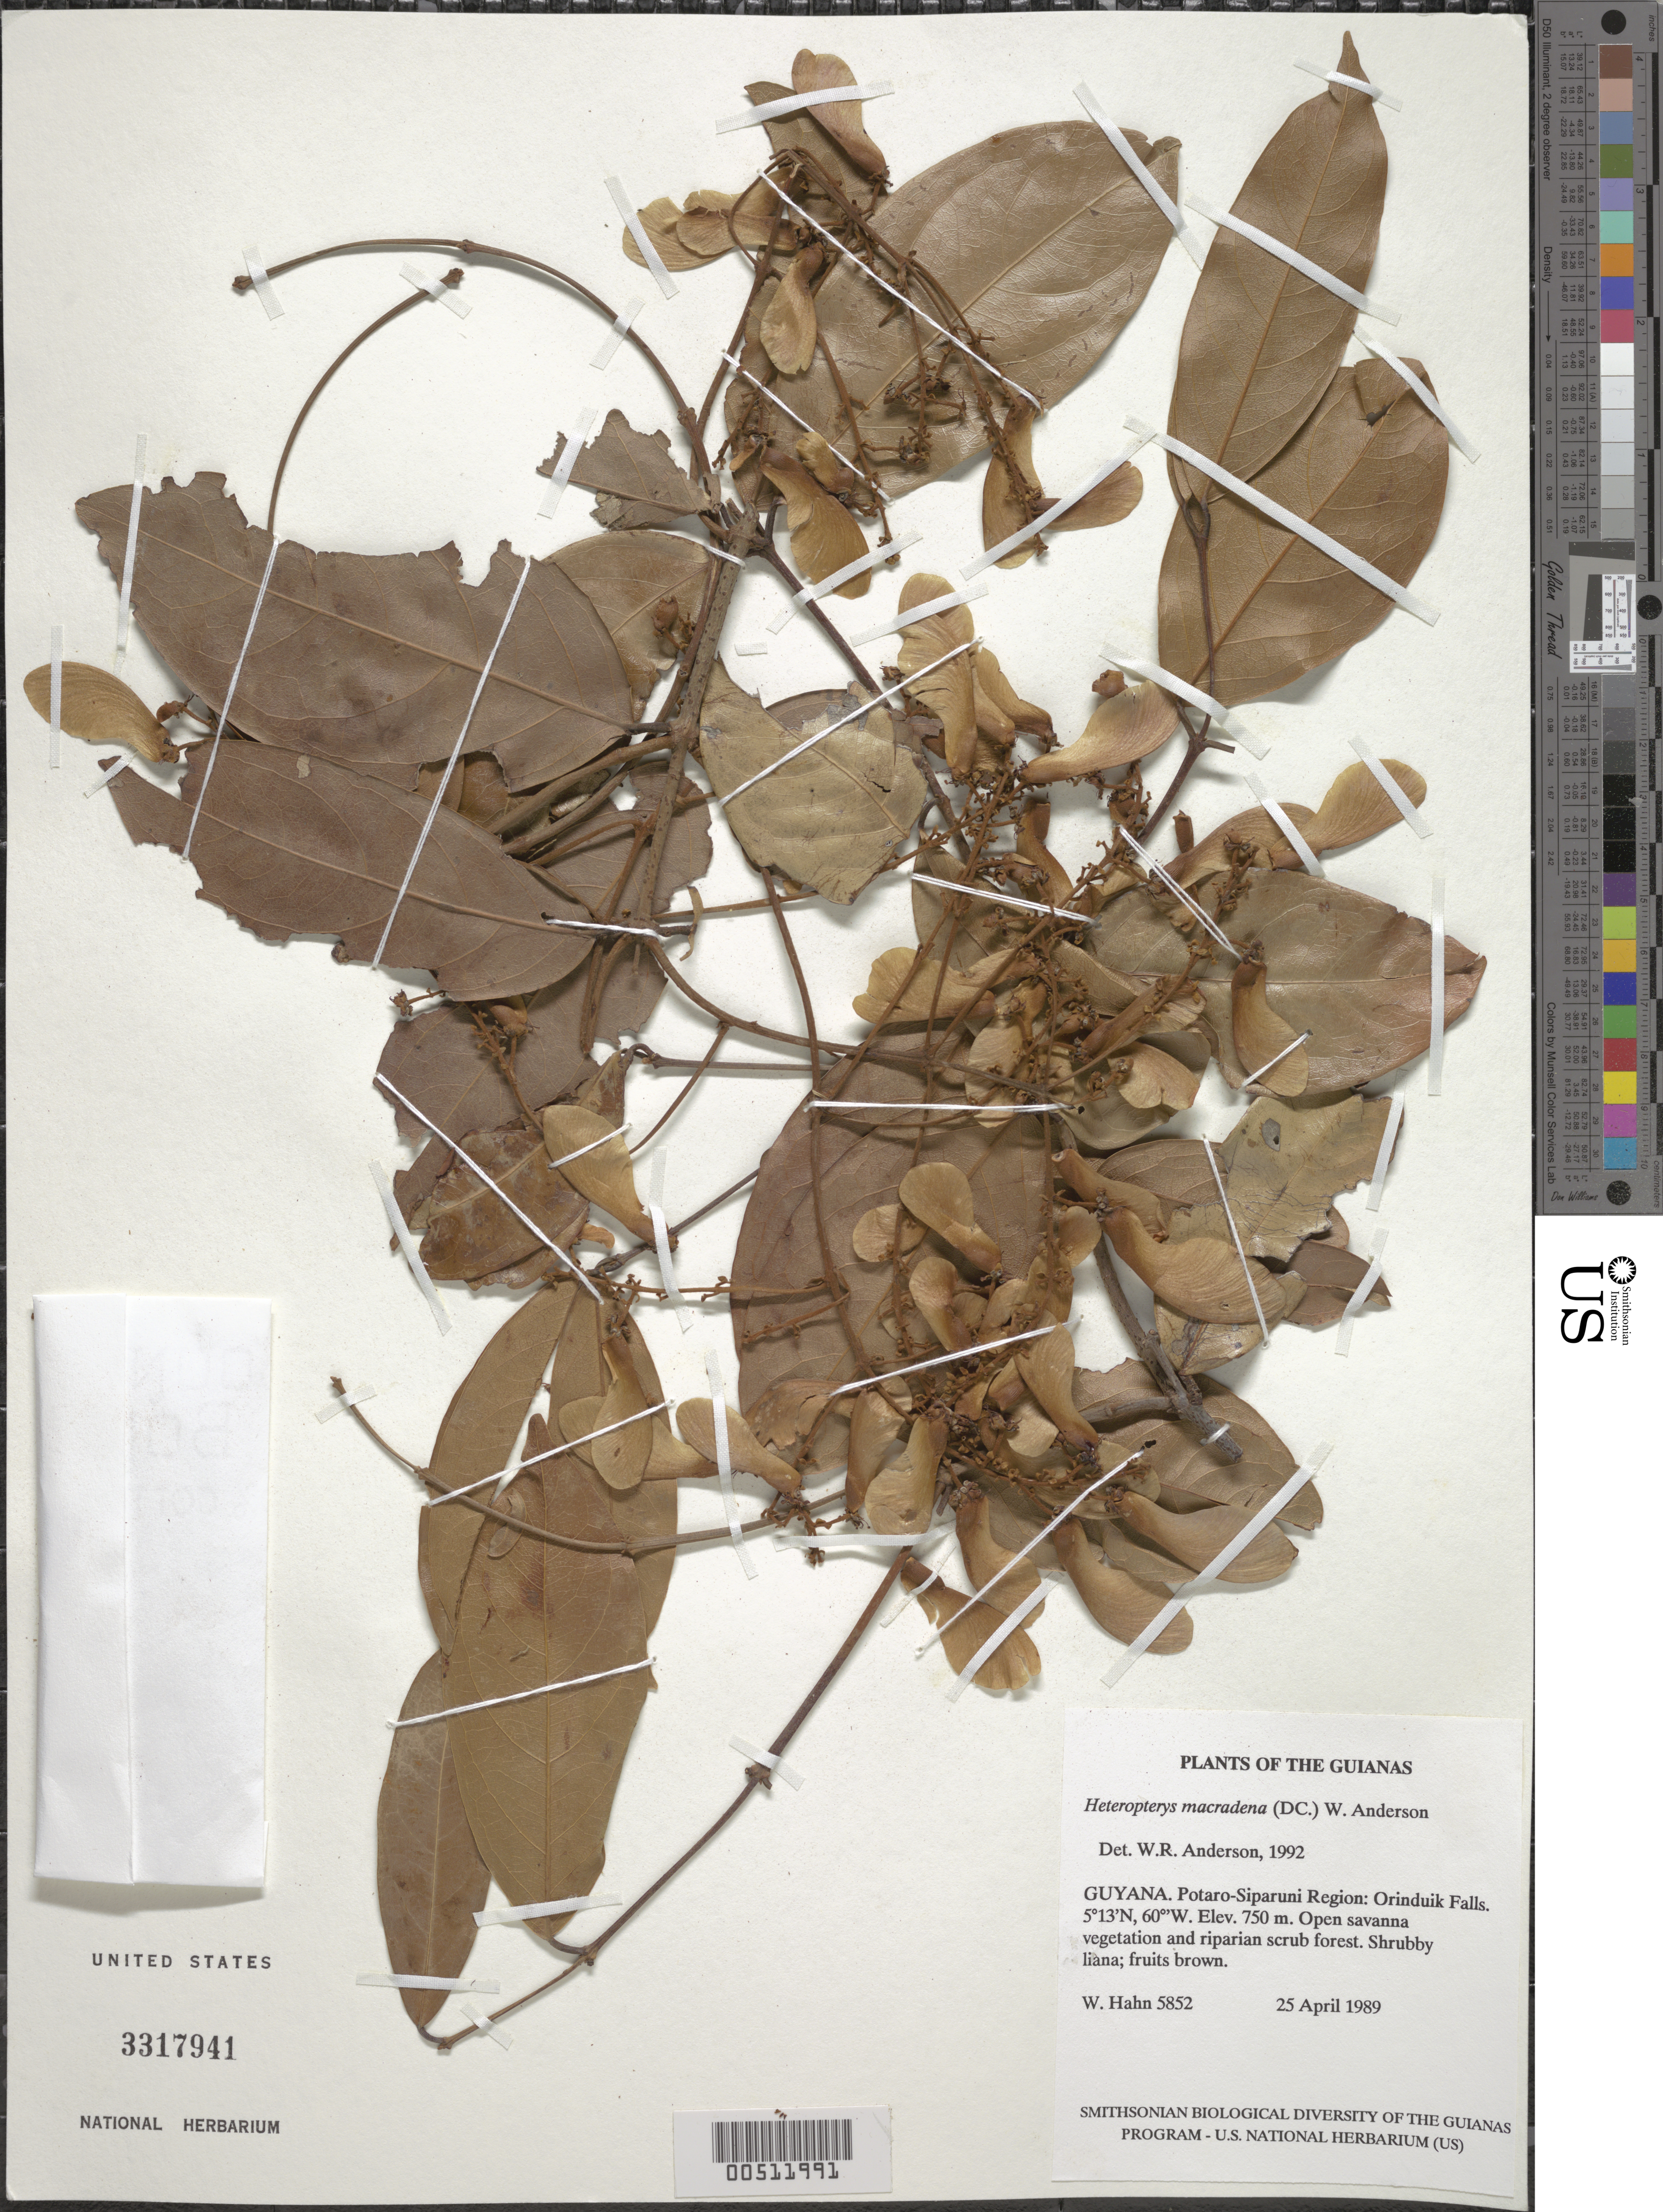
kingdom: Plantae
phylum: Tracheophyta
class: Magnoliopsida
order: Malpighiales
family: Malpighiaceae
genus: Heteropterys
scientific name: Heteropterys macradena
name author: (DC.) W.R. Anderson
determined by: Anderson, W. R., (MICH), University of Michigan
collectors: W. Hahn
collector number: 5852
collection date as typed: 25 April 1989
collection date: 1989-04-25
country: Guyana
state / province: Potaro-Siparuni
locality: Orinduik Falls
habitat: Open savanna vegetation and riparian scrub forest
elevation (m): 750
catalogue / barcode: US 3317941